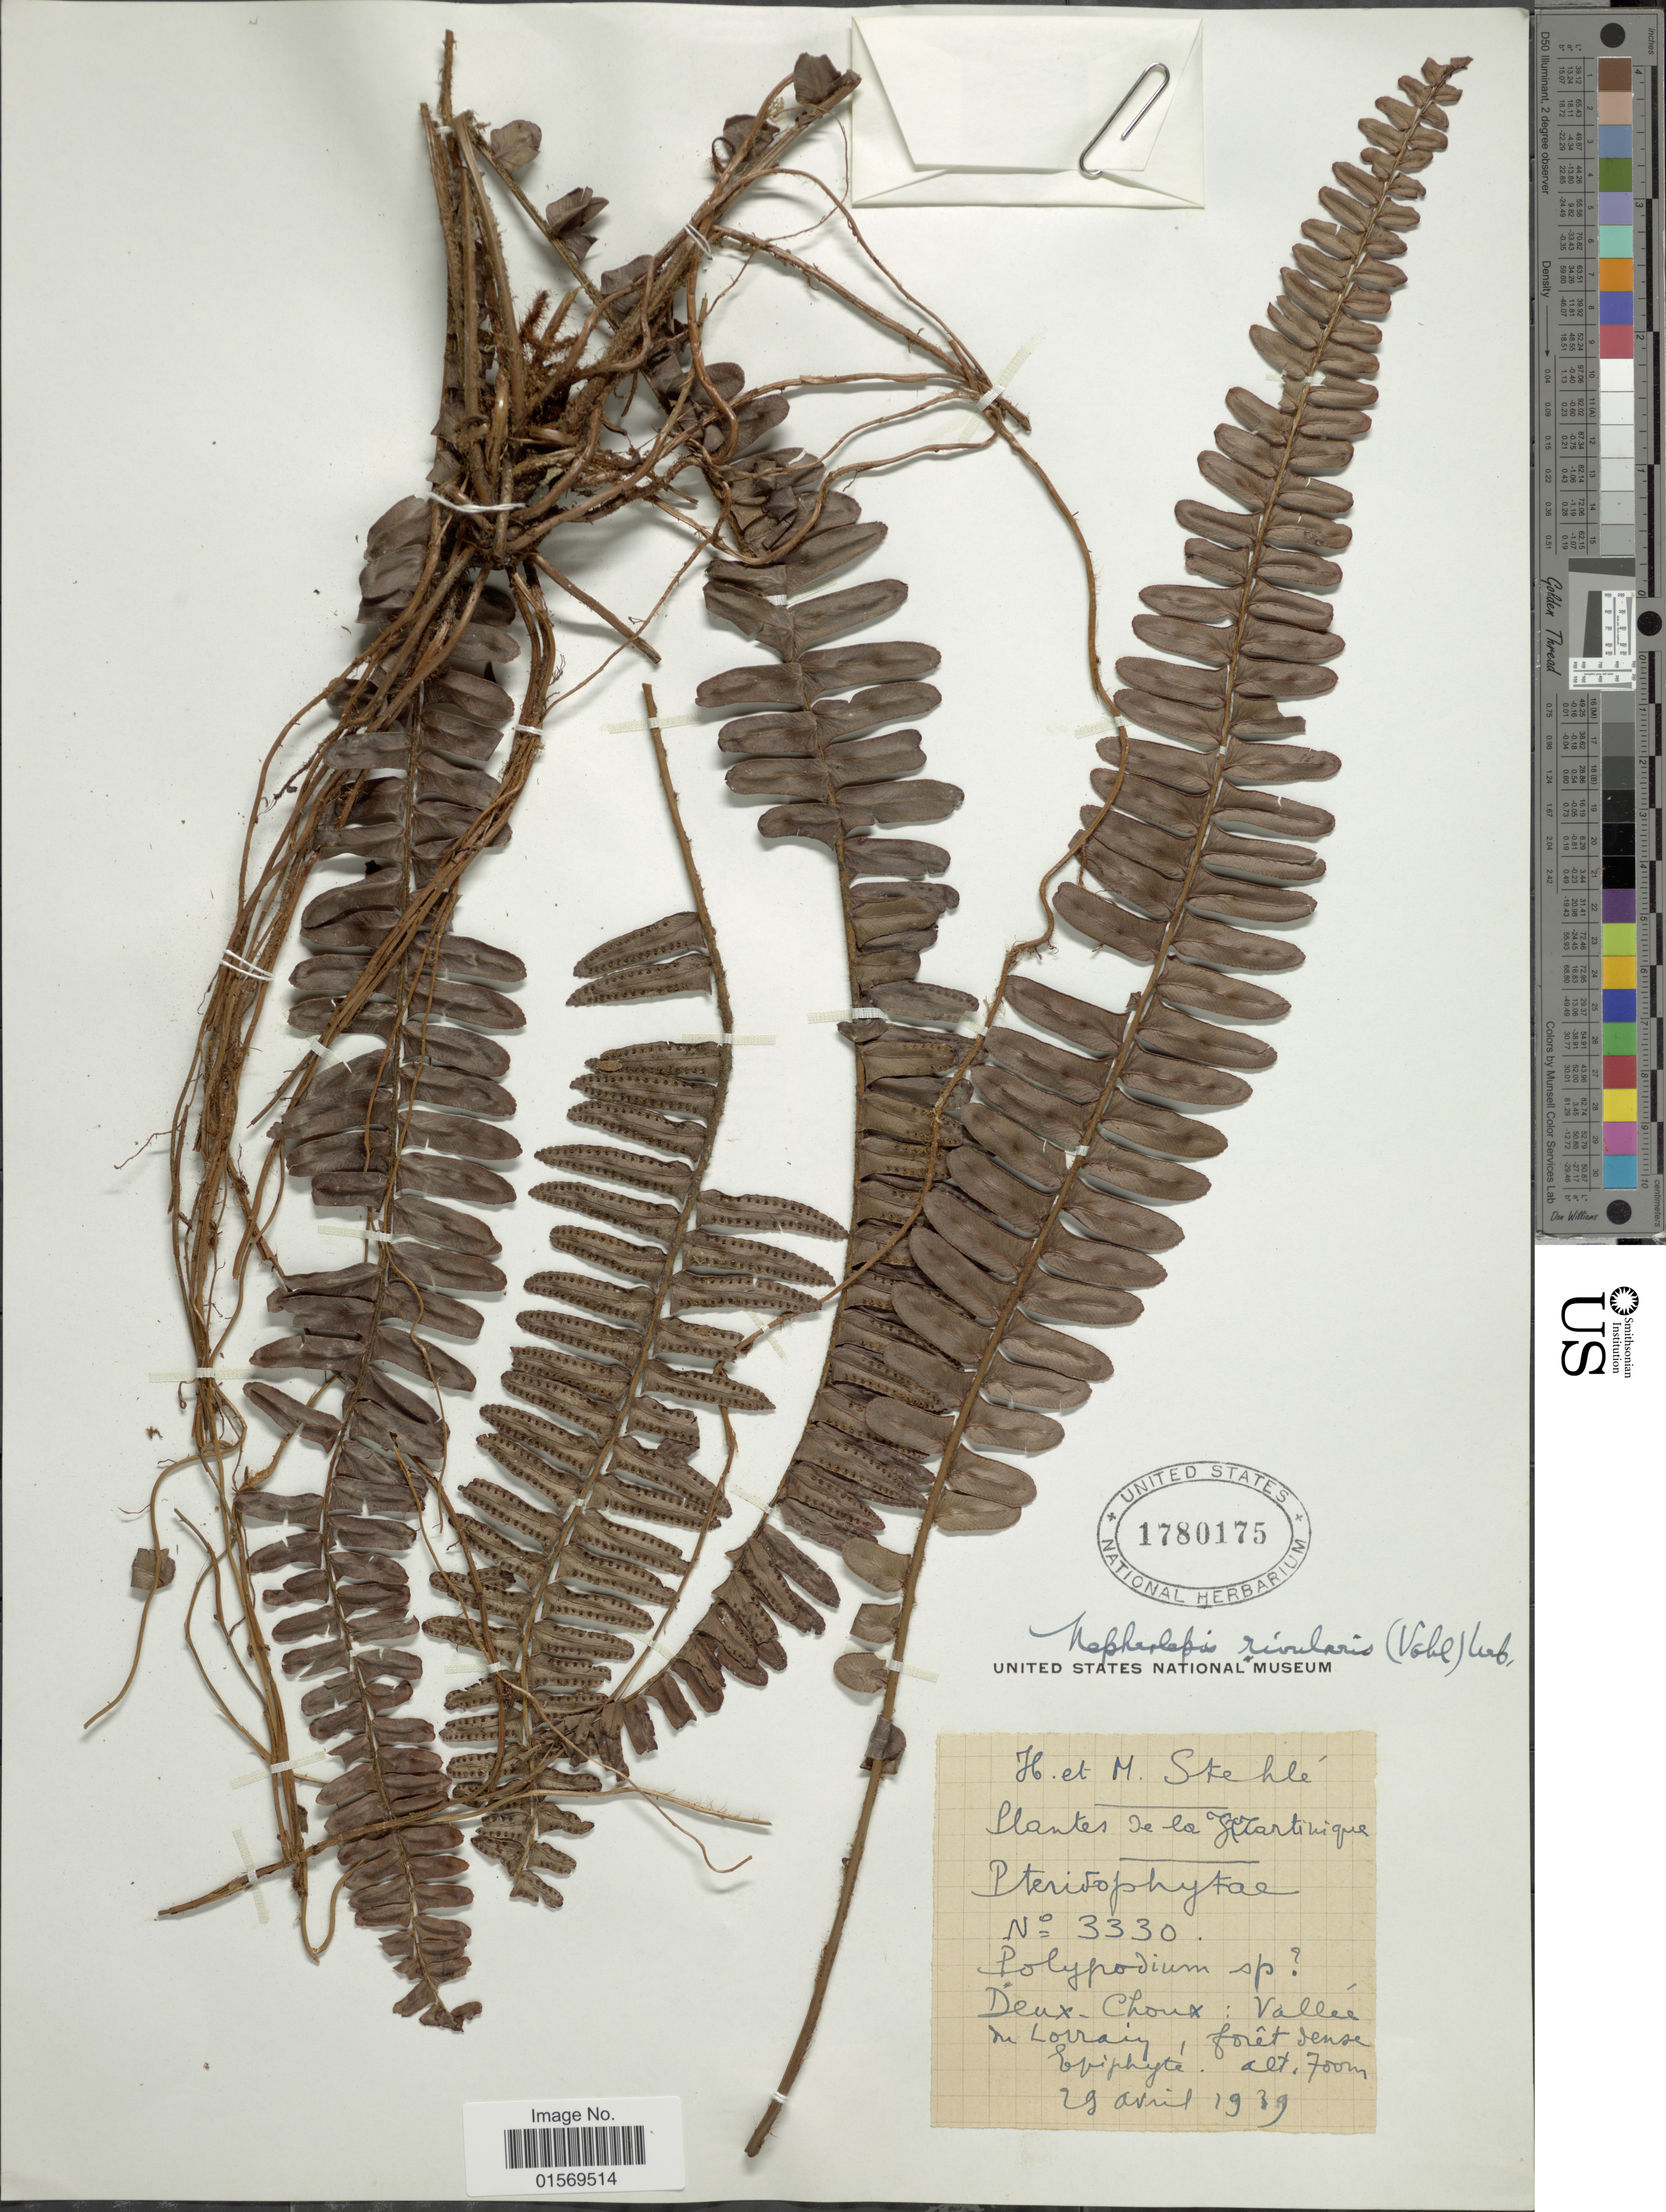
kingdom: Plantae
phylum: Tracheophyta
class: Polypodiopsida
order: Polypodiales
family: Nephrolepidaceae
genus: Nephrolepis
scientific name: Nephrolepis rivularis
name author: (Vahl) Mett. ex Krug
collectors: M. Stehlé & H. Stehlé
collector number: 3330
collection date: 1939-04-29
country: Martinique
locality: Martinique, Deux-Choux: Vallee du Lorrain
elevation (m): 700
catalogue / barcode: US 1780175